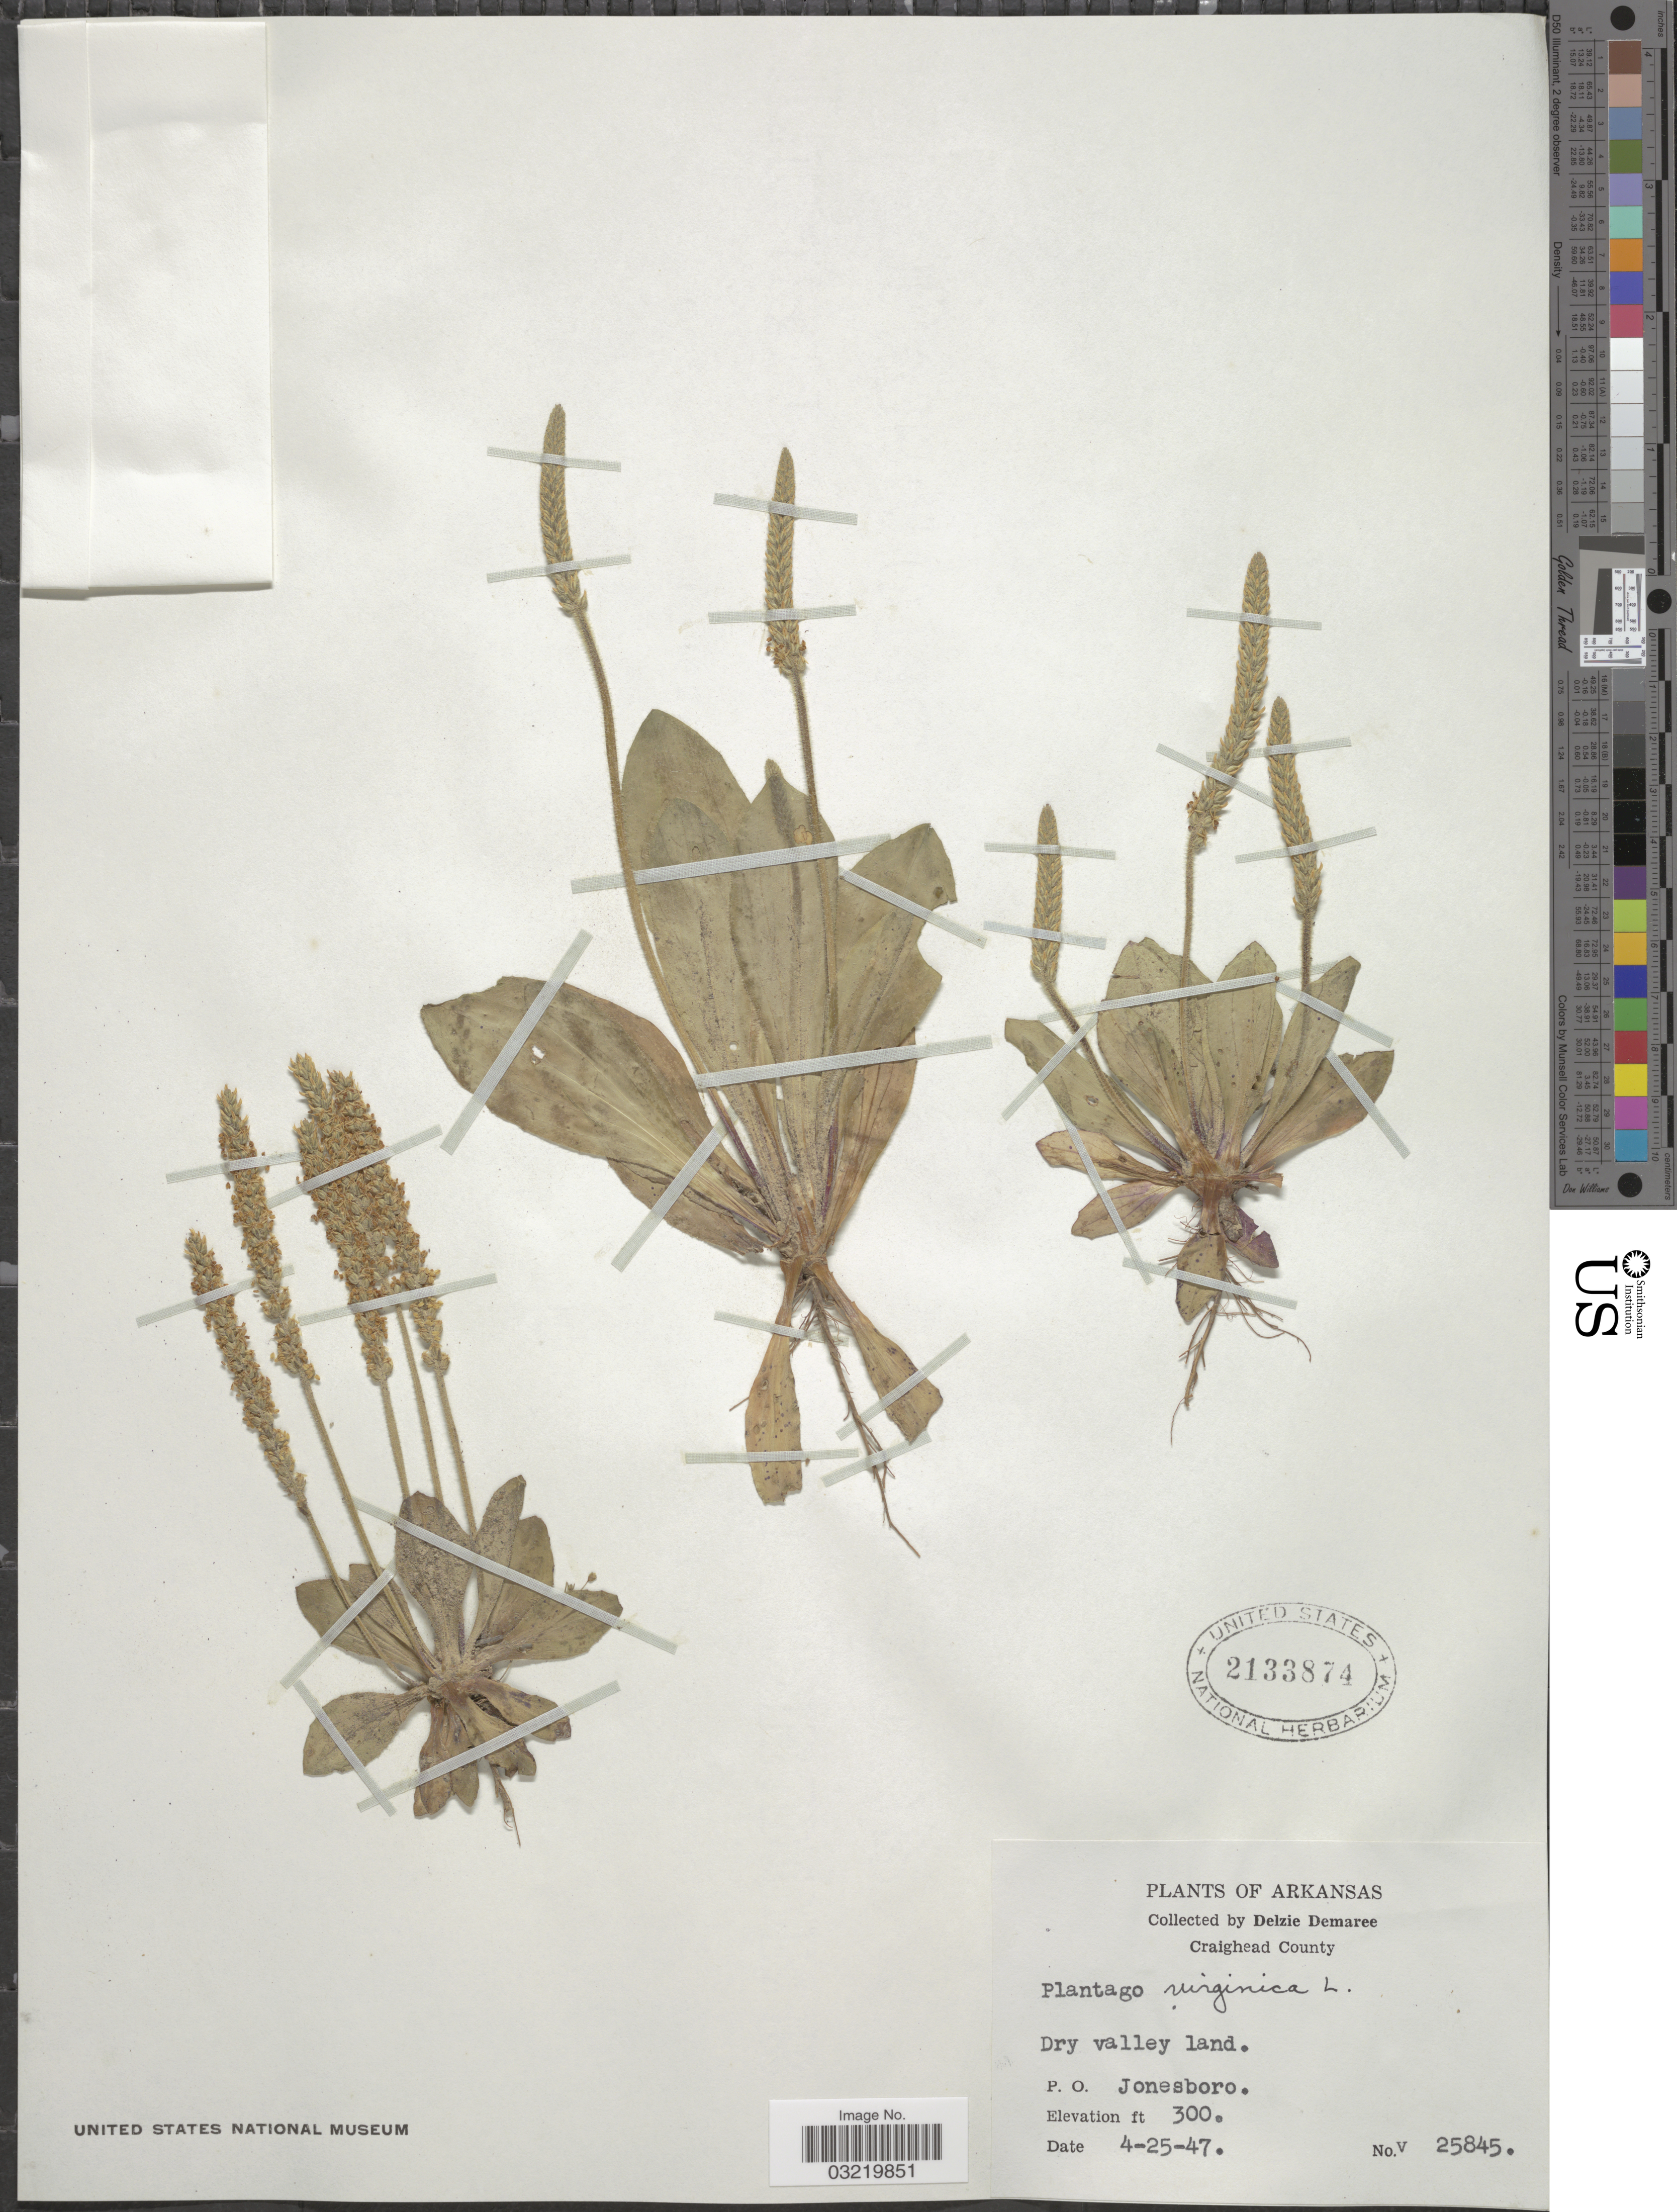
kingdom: Plantae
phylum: Tracheophyta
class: Magnoliopsida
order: Lamiales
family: Plantaginaceae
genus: Plantago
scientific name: Plantago virginica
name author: L.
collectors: D. Demaree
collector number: v25845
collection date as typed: Transcribed d/m/y: 25/4/47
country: United States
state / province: Arkansas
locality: Craighead County, P. O. Jonesboro.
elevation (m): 91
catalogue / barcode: US 2133874